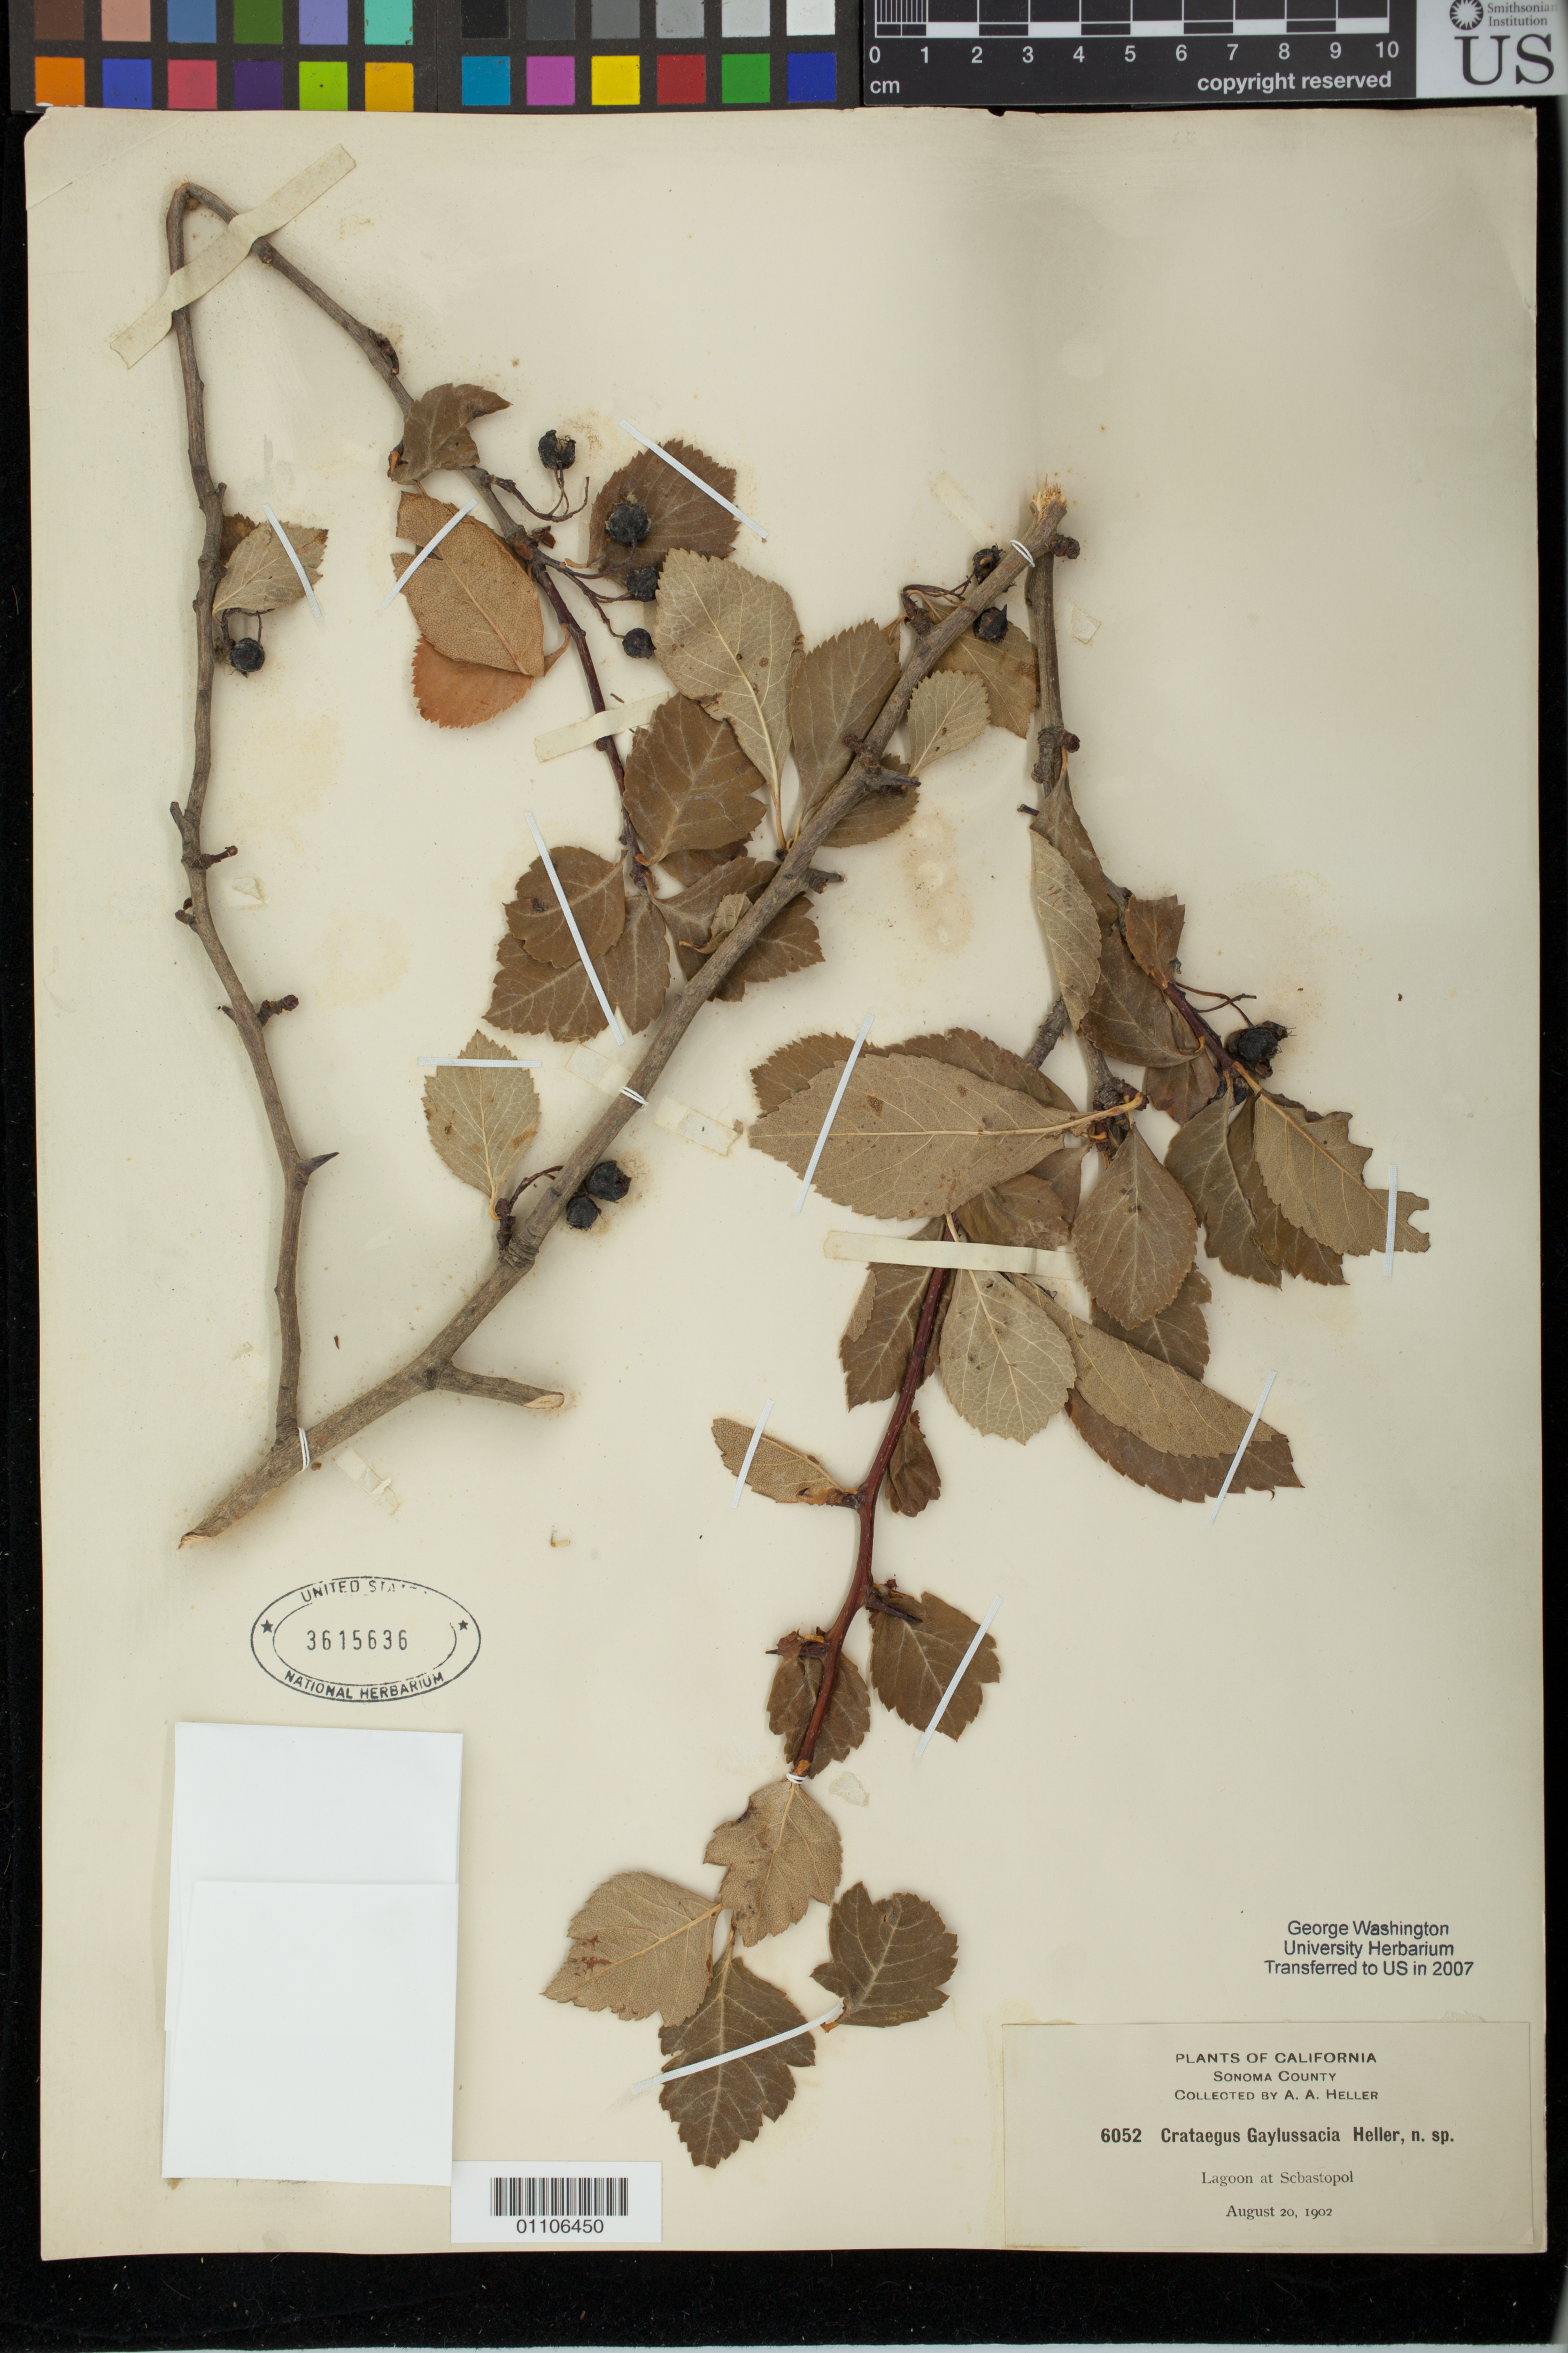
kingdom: Plantae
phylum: Tracheophyta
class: Magnoliopsida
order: Rosales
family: Rosaceae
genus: Crataegus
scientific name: Crataegus gaylussacia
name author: A. Heller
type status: Isotype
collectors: A. A. Heller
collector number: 6052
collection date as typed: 20 Aug 1902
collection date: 1902-08-20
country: United States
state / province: California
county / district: Sonoma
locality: Lagoon at Sebastopol.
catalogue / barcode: US 3615636